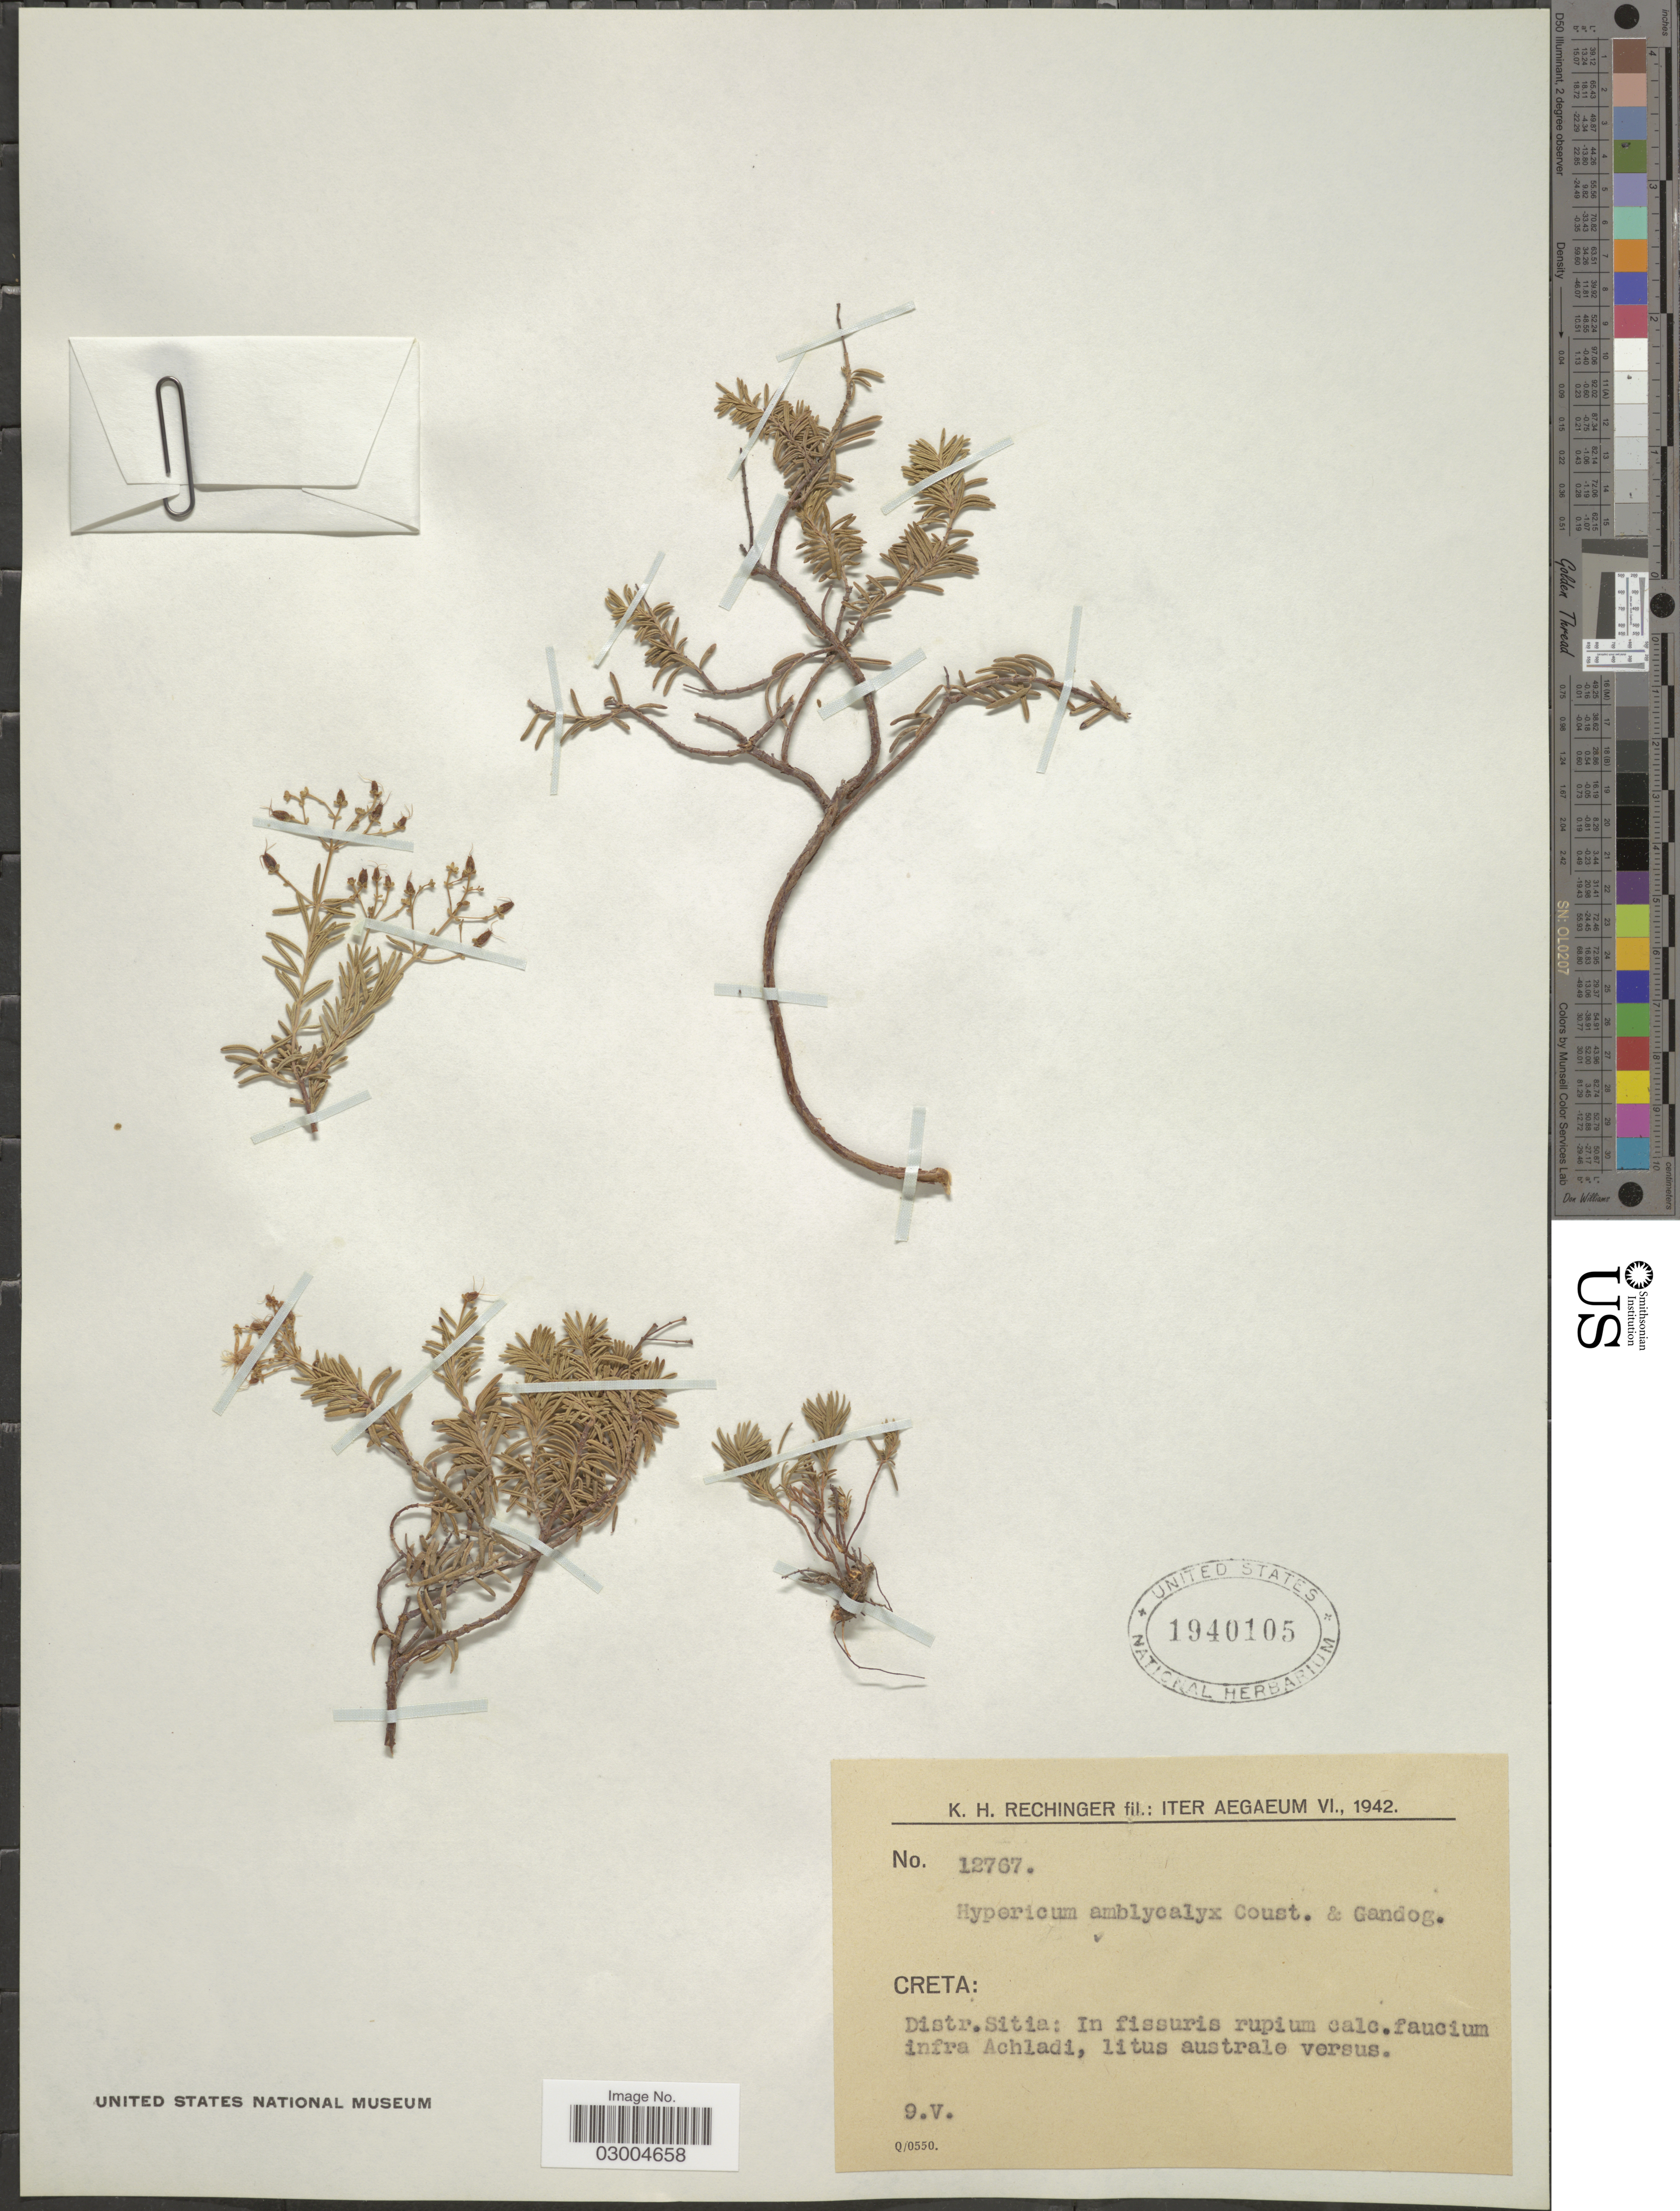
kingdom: Plantae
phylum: Tracheophyta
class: Magnoliopsida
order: Malpighiales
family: Hypericaceae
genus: Hypericum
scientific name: Hypericum amblyocalyx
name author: Coustur. & Gand.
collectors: K. H. Rechinger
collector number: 12767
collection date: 1942-05-09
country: Greece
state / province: Crete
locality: Aegaeum. Creta: Distr. Sitia: In fissuris rupium calc. faucium infra Achladi.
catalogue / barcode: US 1940105